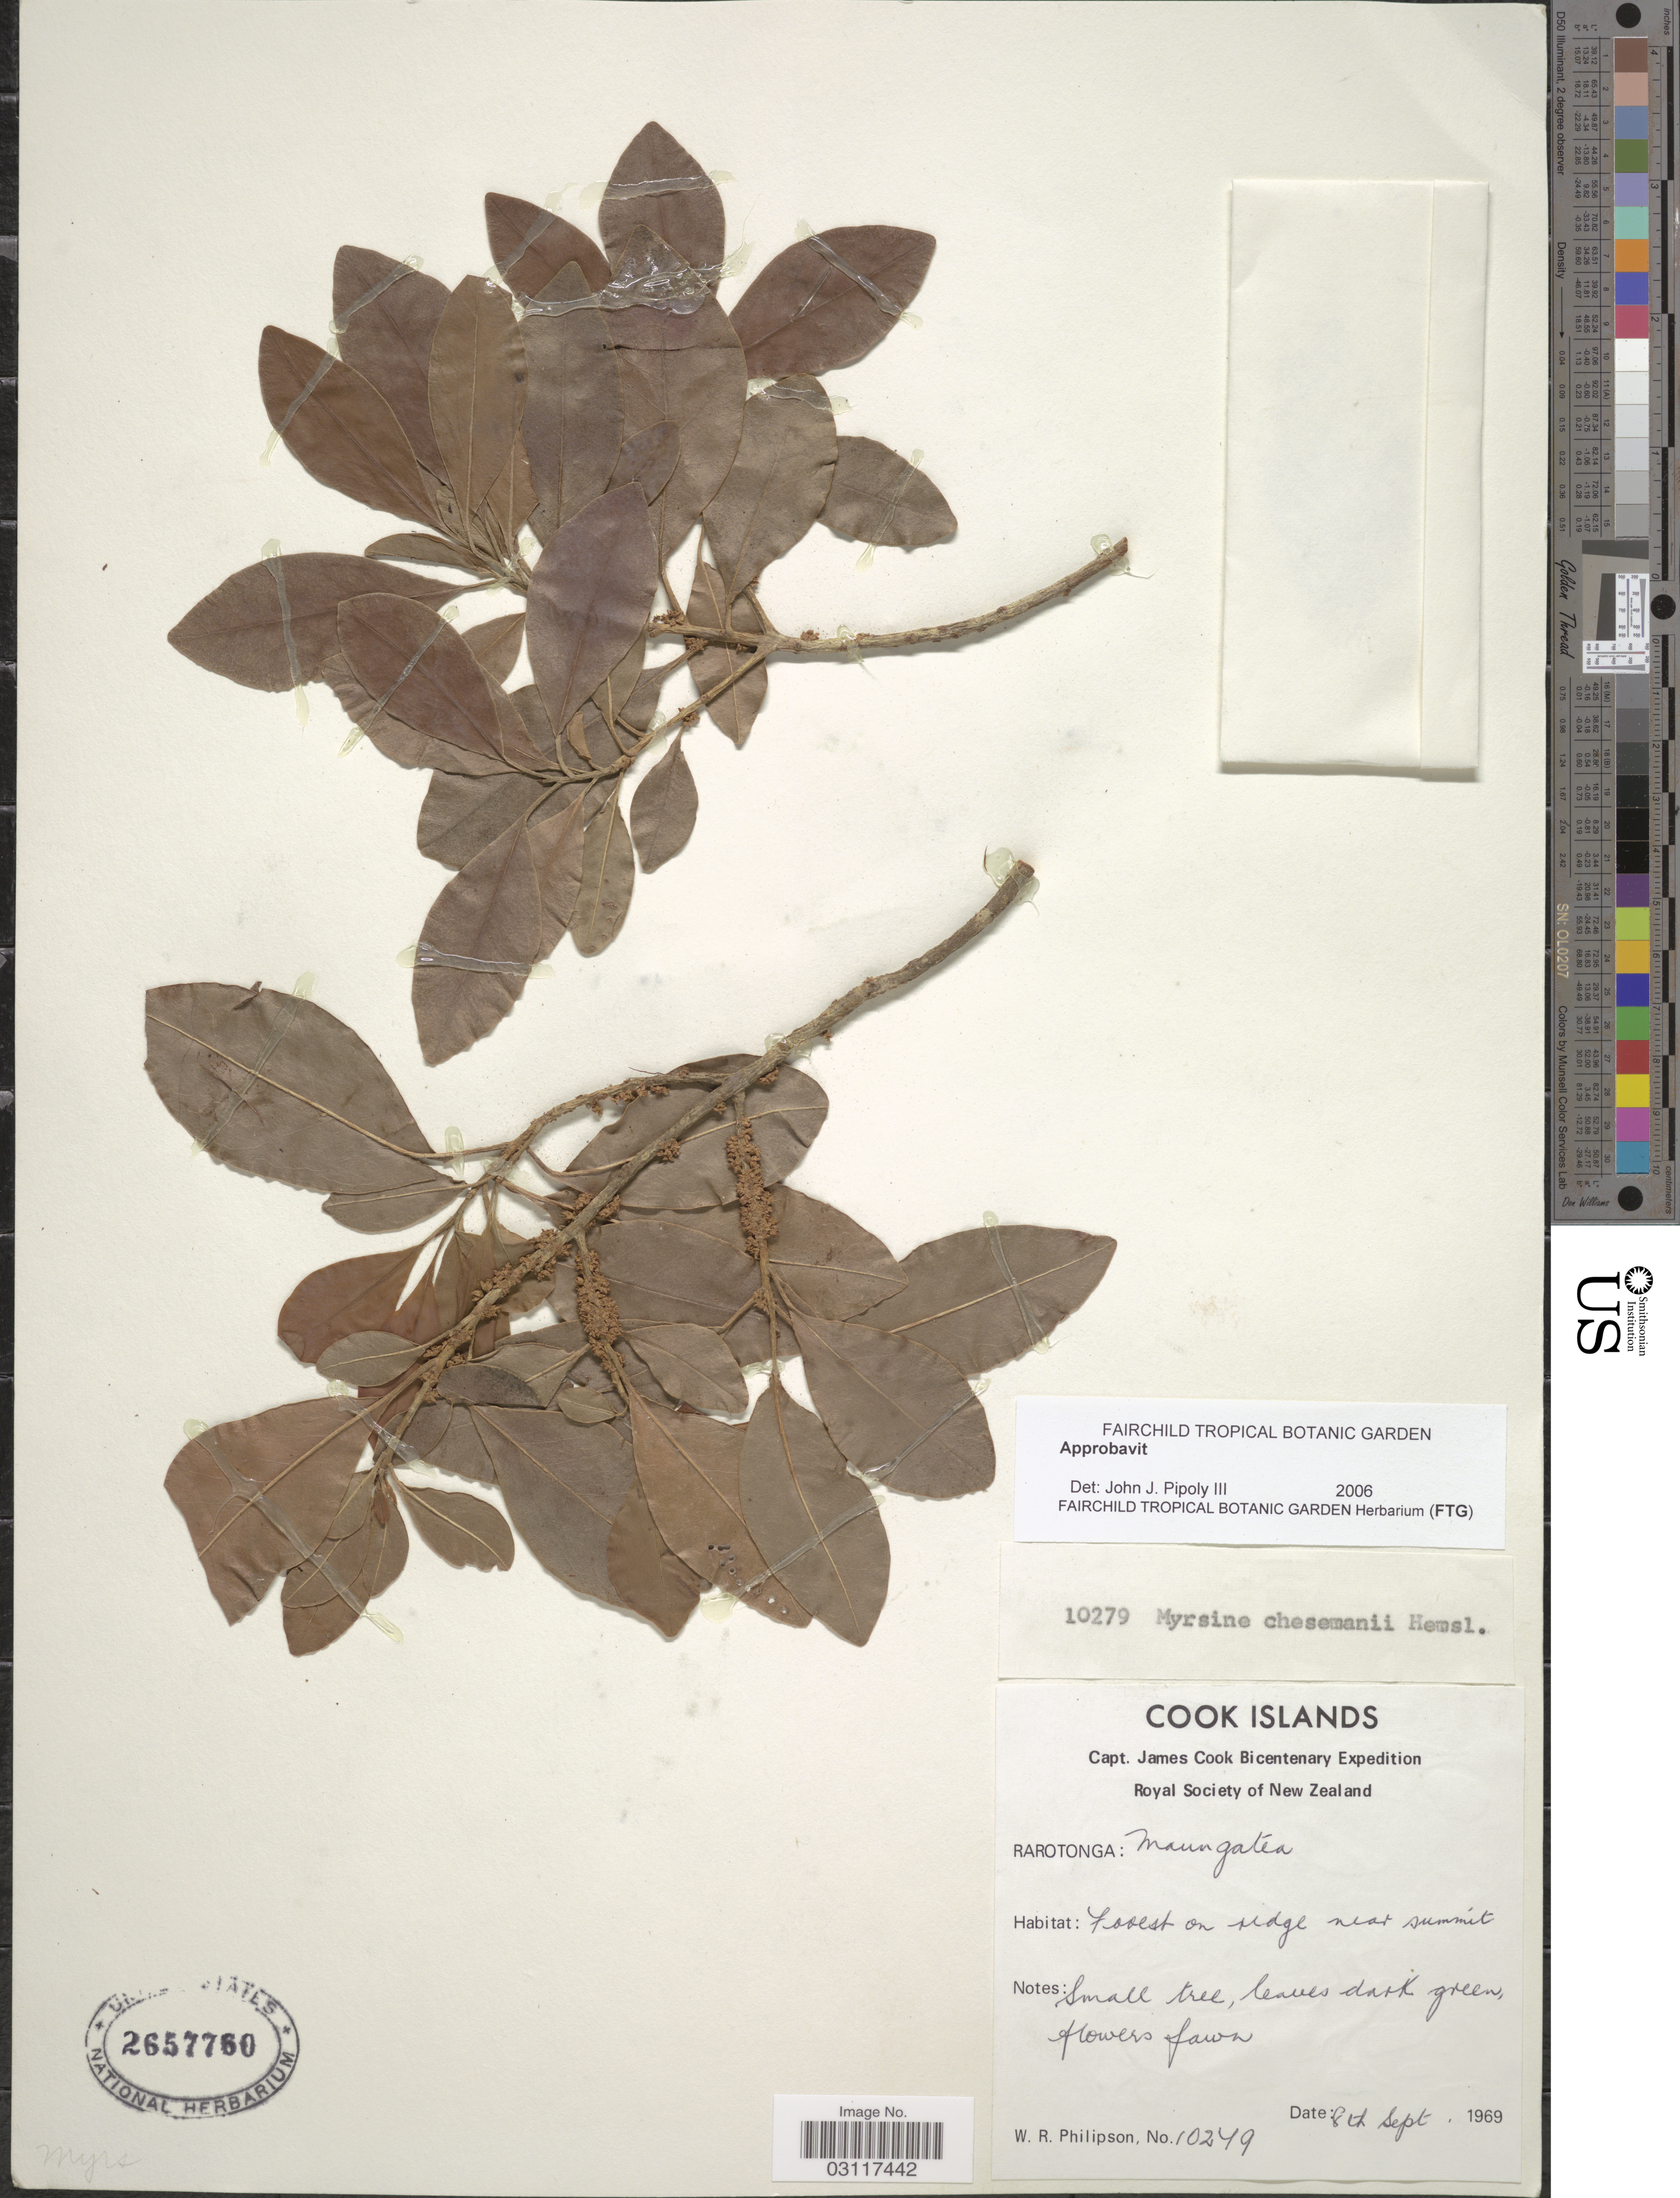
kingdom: Plantae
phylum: Tracheophyta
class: Magnoliopsida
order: Ericales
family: Primulaceae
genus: Myrsine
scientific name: Myrsine cheesemanii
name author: (Hemsl. ex Mez) Fosberg & Sachet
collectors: W. R. Philipson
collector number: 10249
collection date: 1969-09-08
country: Cook Islands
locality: Rarotonga: Maungatea, Forest on ridge near summit.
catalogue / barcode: US 2657760